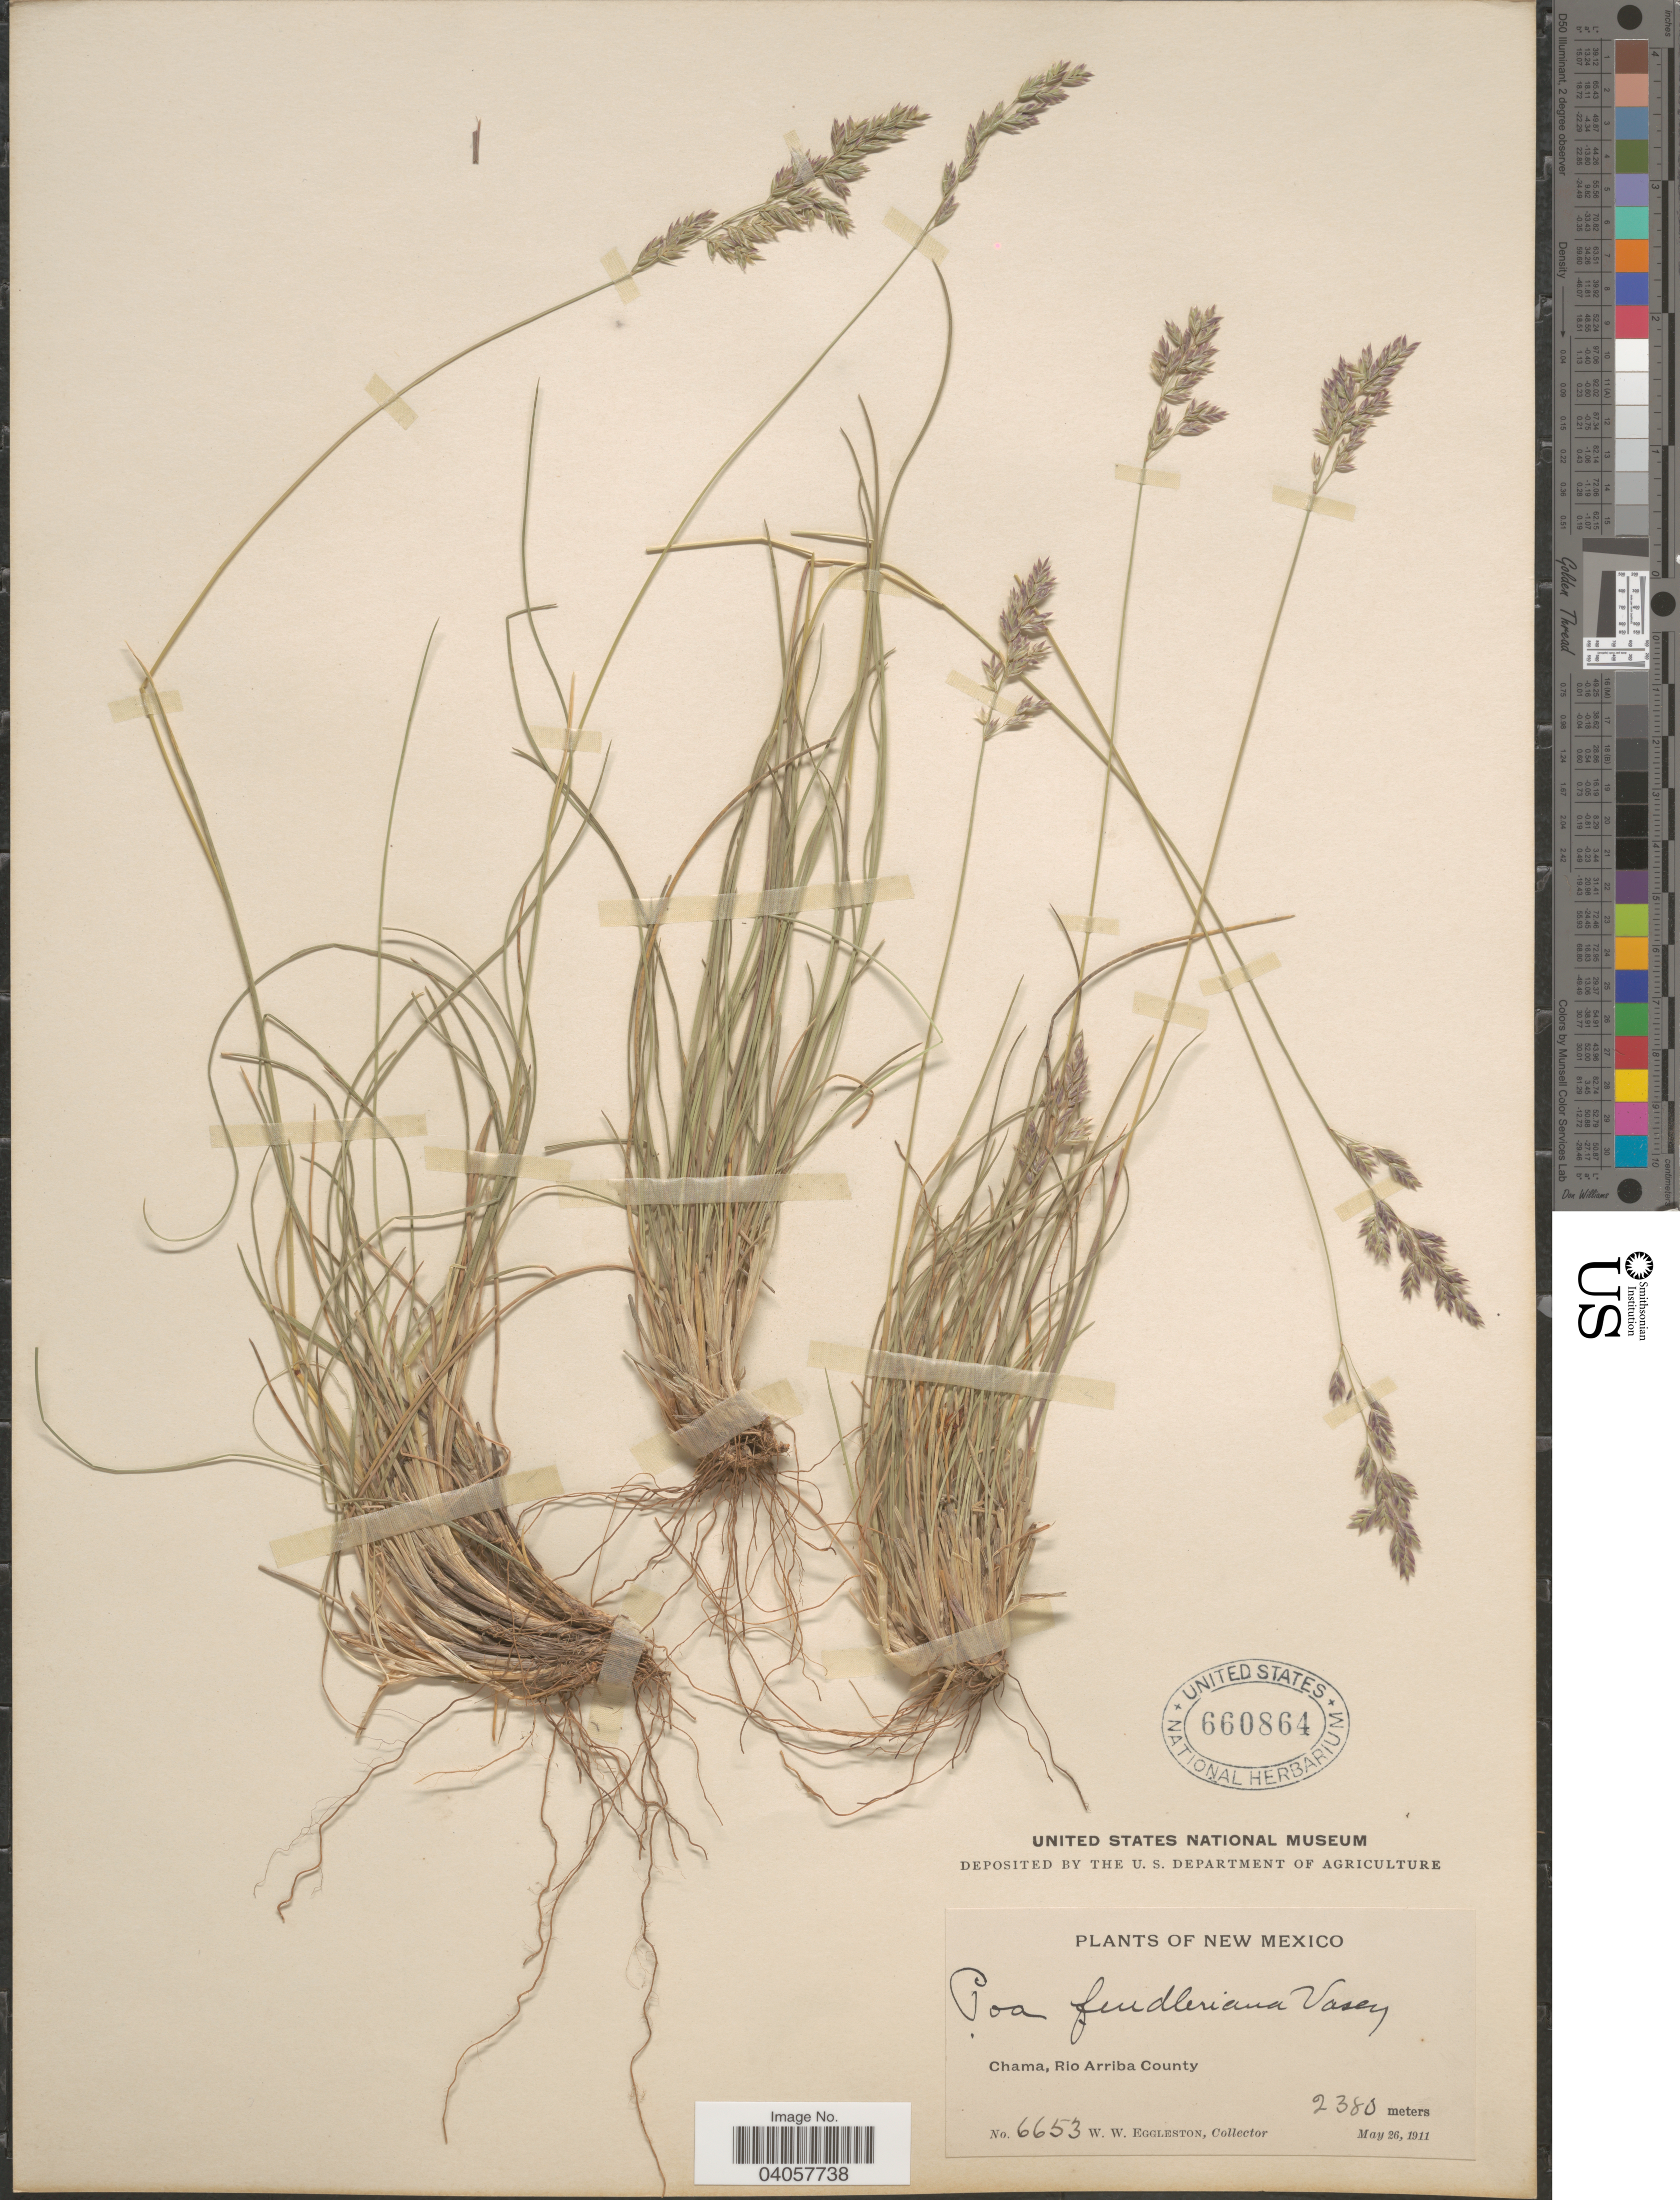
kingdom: Plantae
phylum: Tracheophyta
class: Liliopsida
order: Poales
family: Poaceae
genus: Poa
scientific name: Poa fendleriana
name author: (Steud.) Vasey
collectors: W. W. Eggleston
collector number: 6653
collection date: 1911-05-26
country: United States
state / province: New Mexico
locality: Chama, Rio Arriba County.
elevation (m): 2380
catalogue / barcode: US 660864